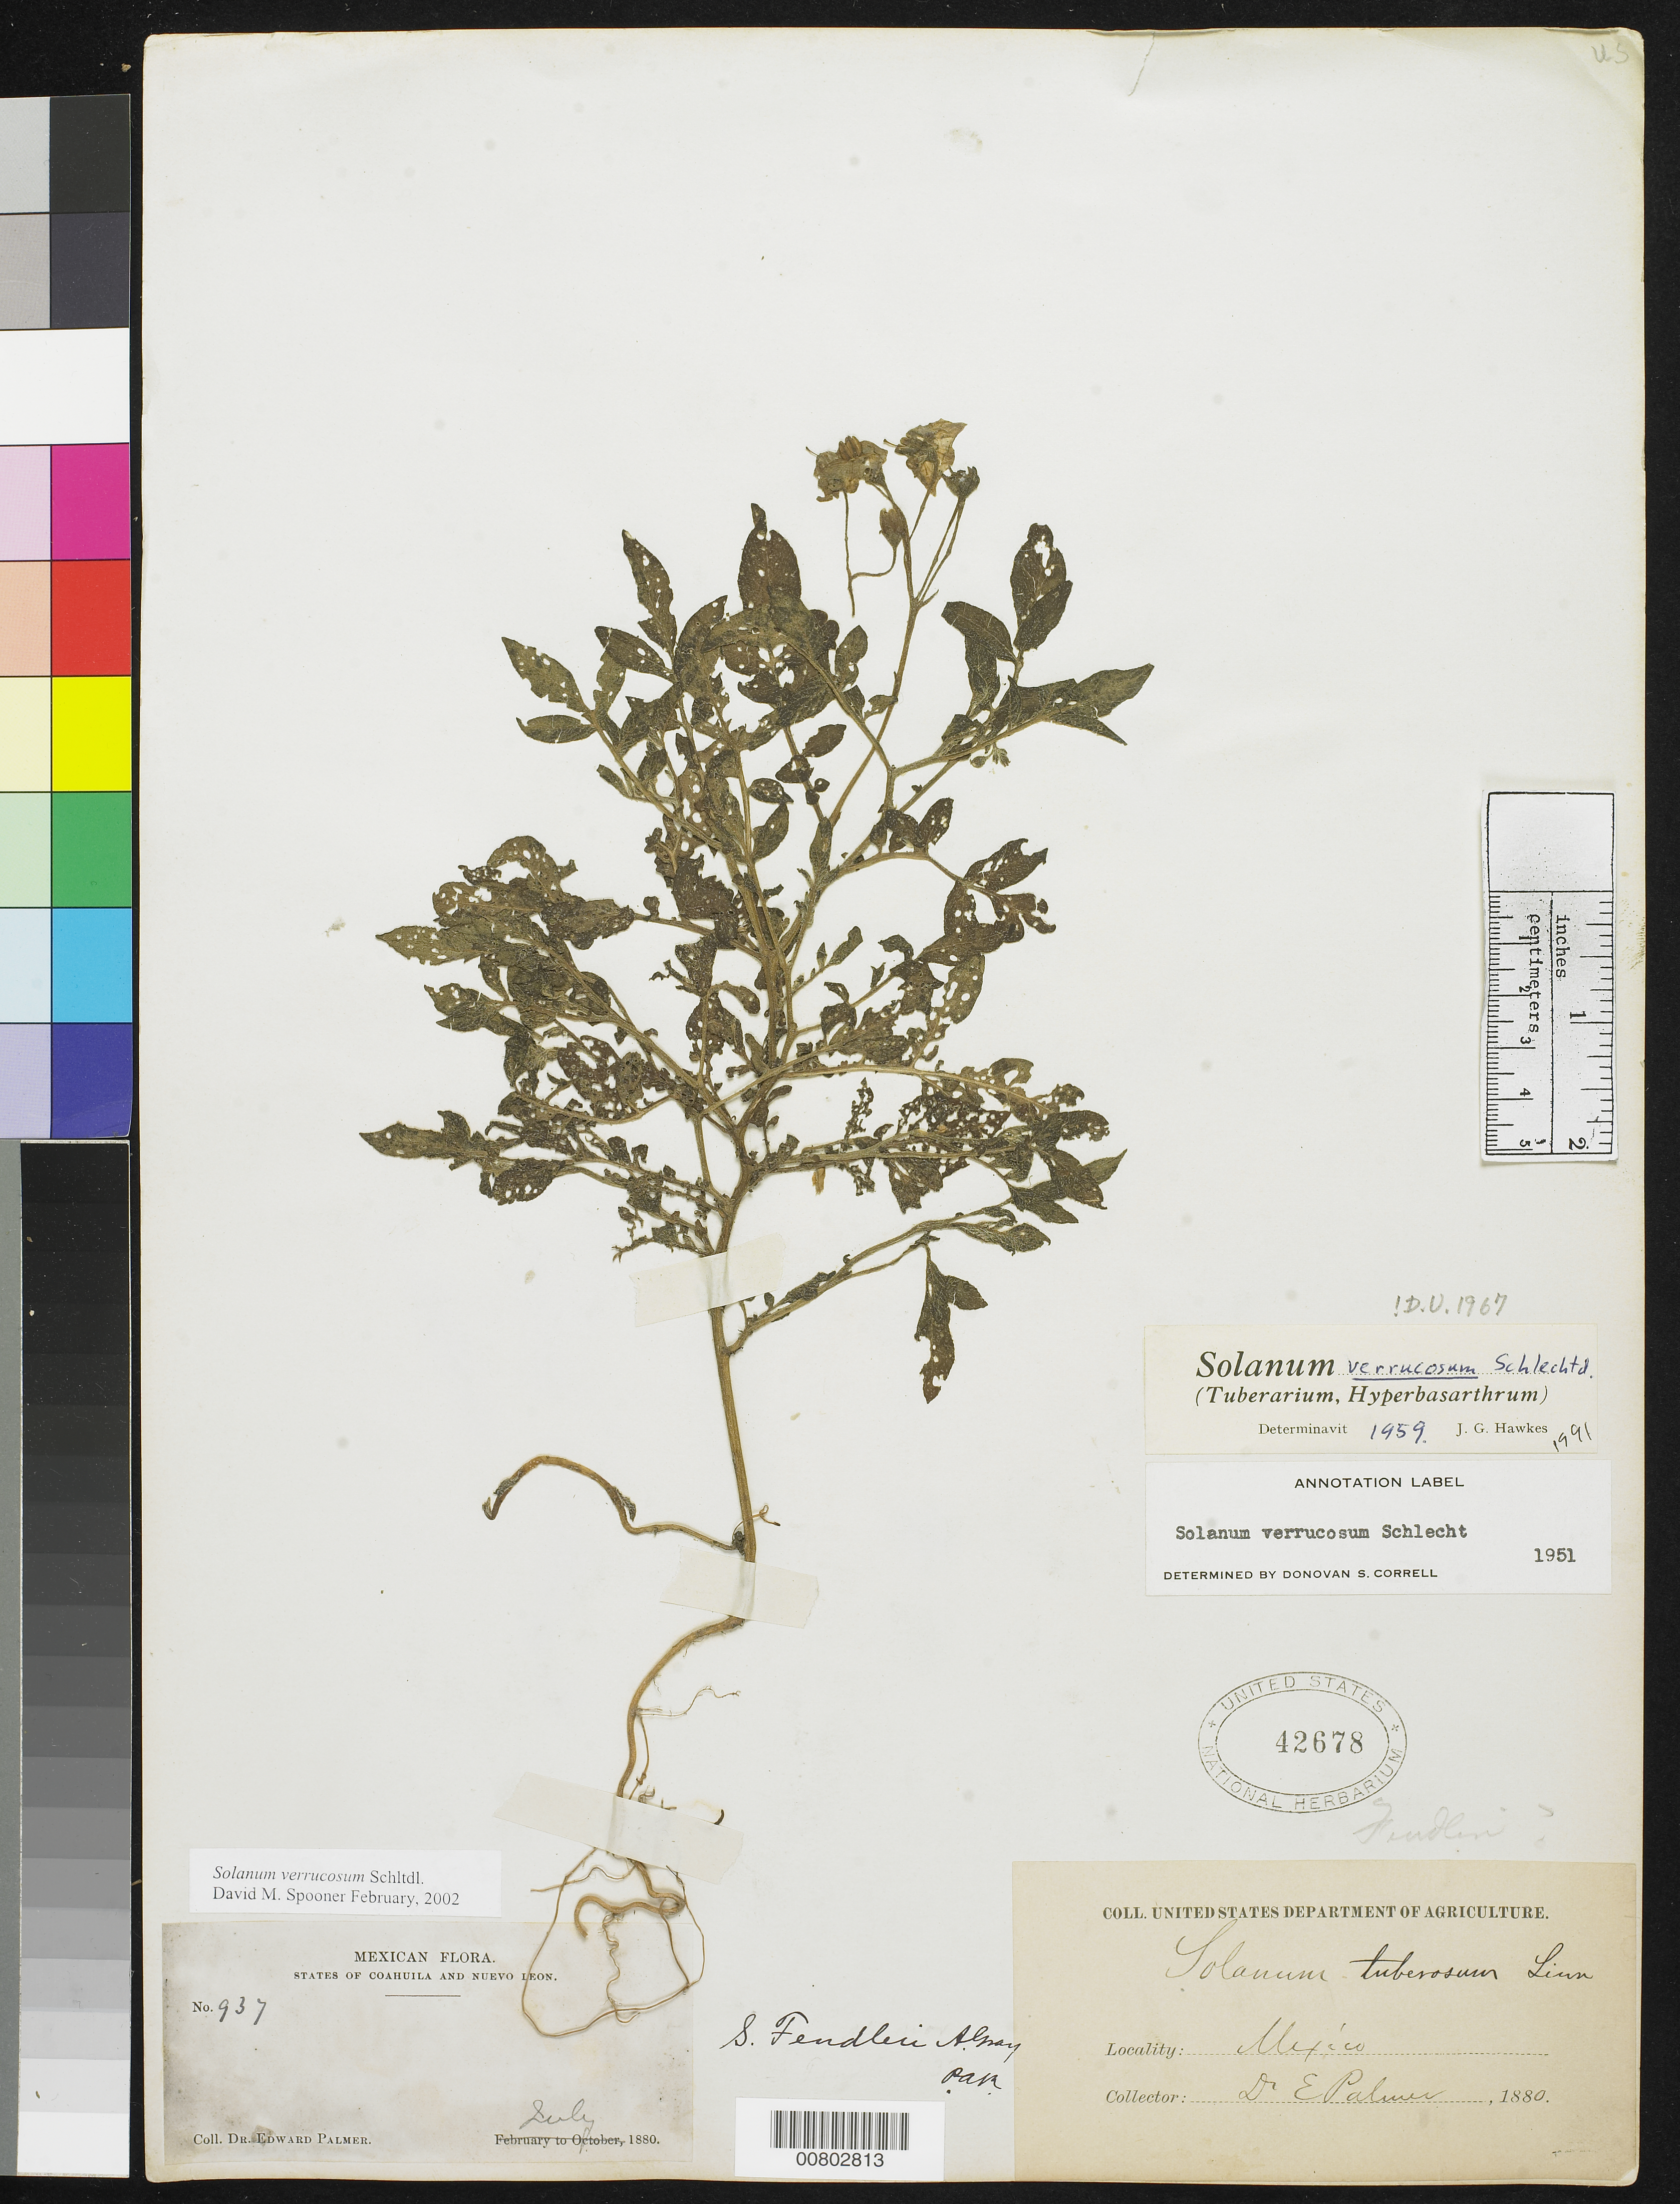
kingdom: Plantae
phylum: Tracheophyta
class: Magnoliopsida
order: Solanales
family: Solanaceae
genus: Solanum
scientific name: Solanum verrucosum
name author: Schltdl.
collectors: E. Palmer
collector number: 937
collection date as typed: Jul 1880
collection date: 1880-07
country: Mexico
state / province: Coahuila / Nuevo León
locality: States of Coahuila and Nuevo León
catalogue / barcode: US 42678